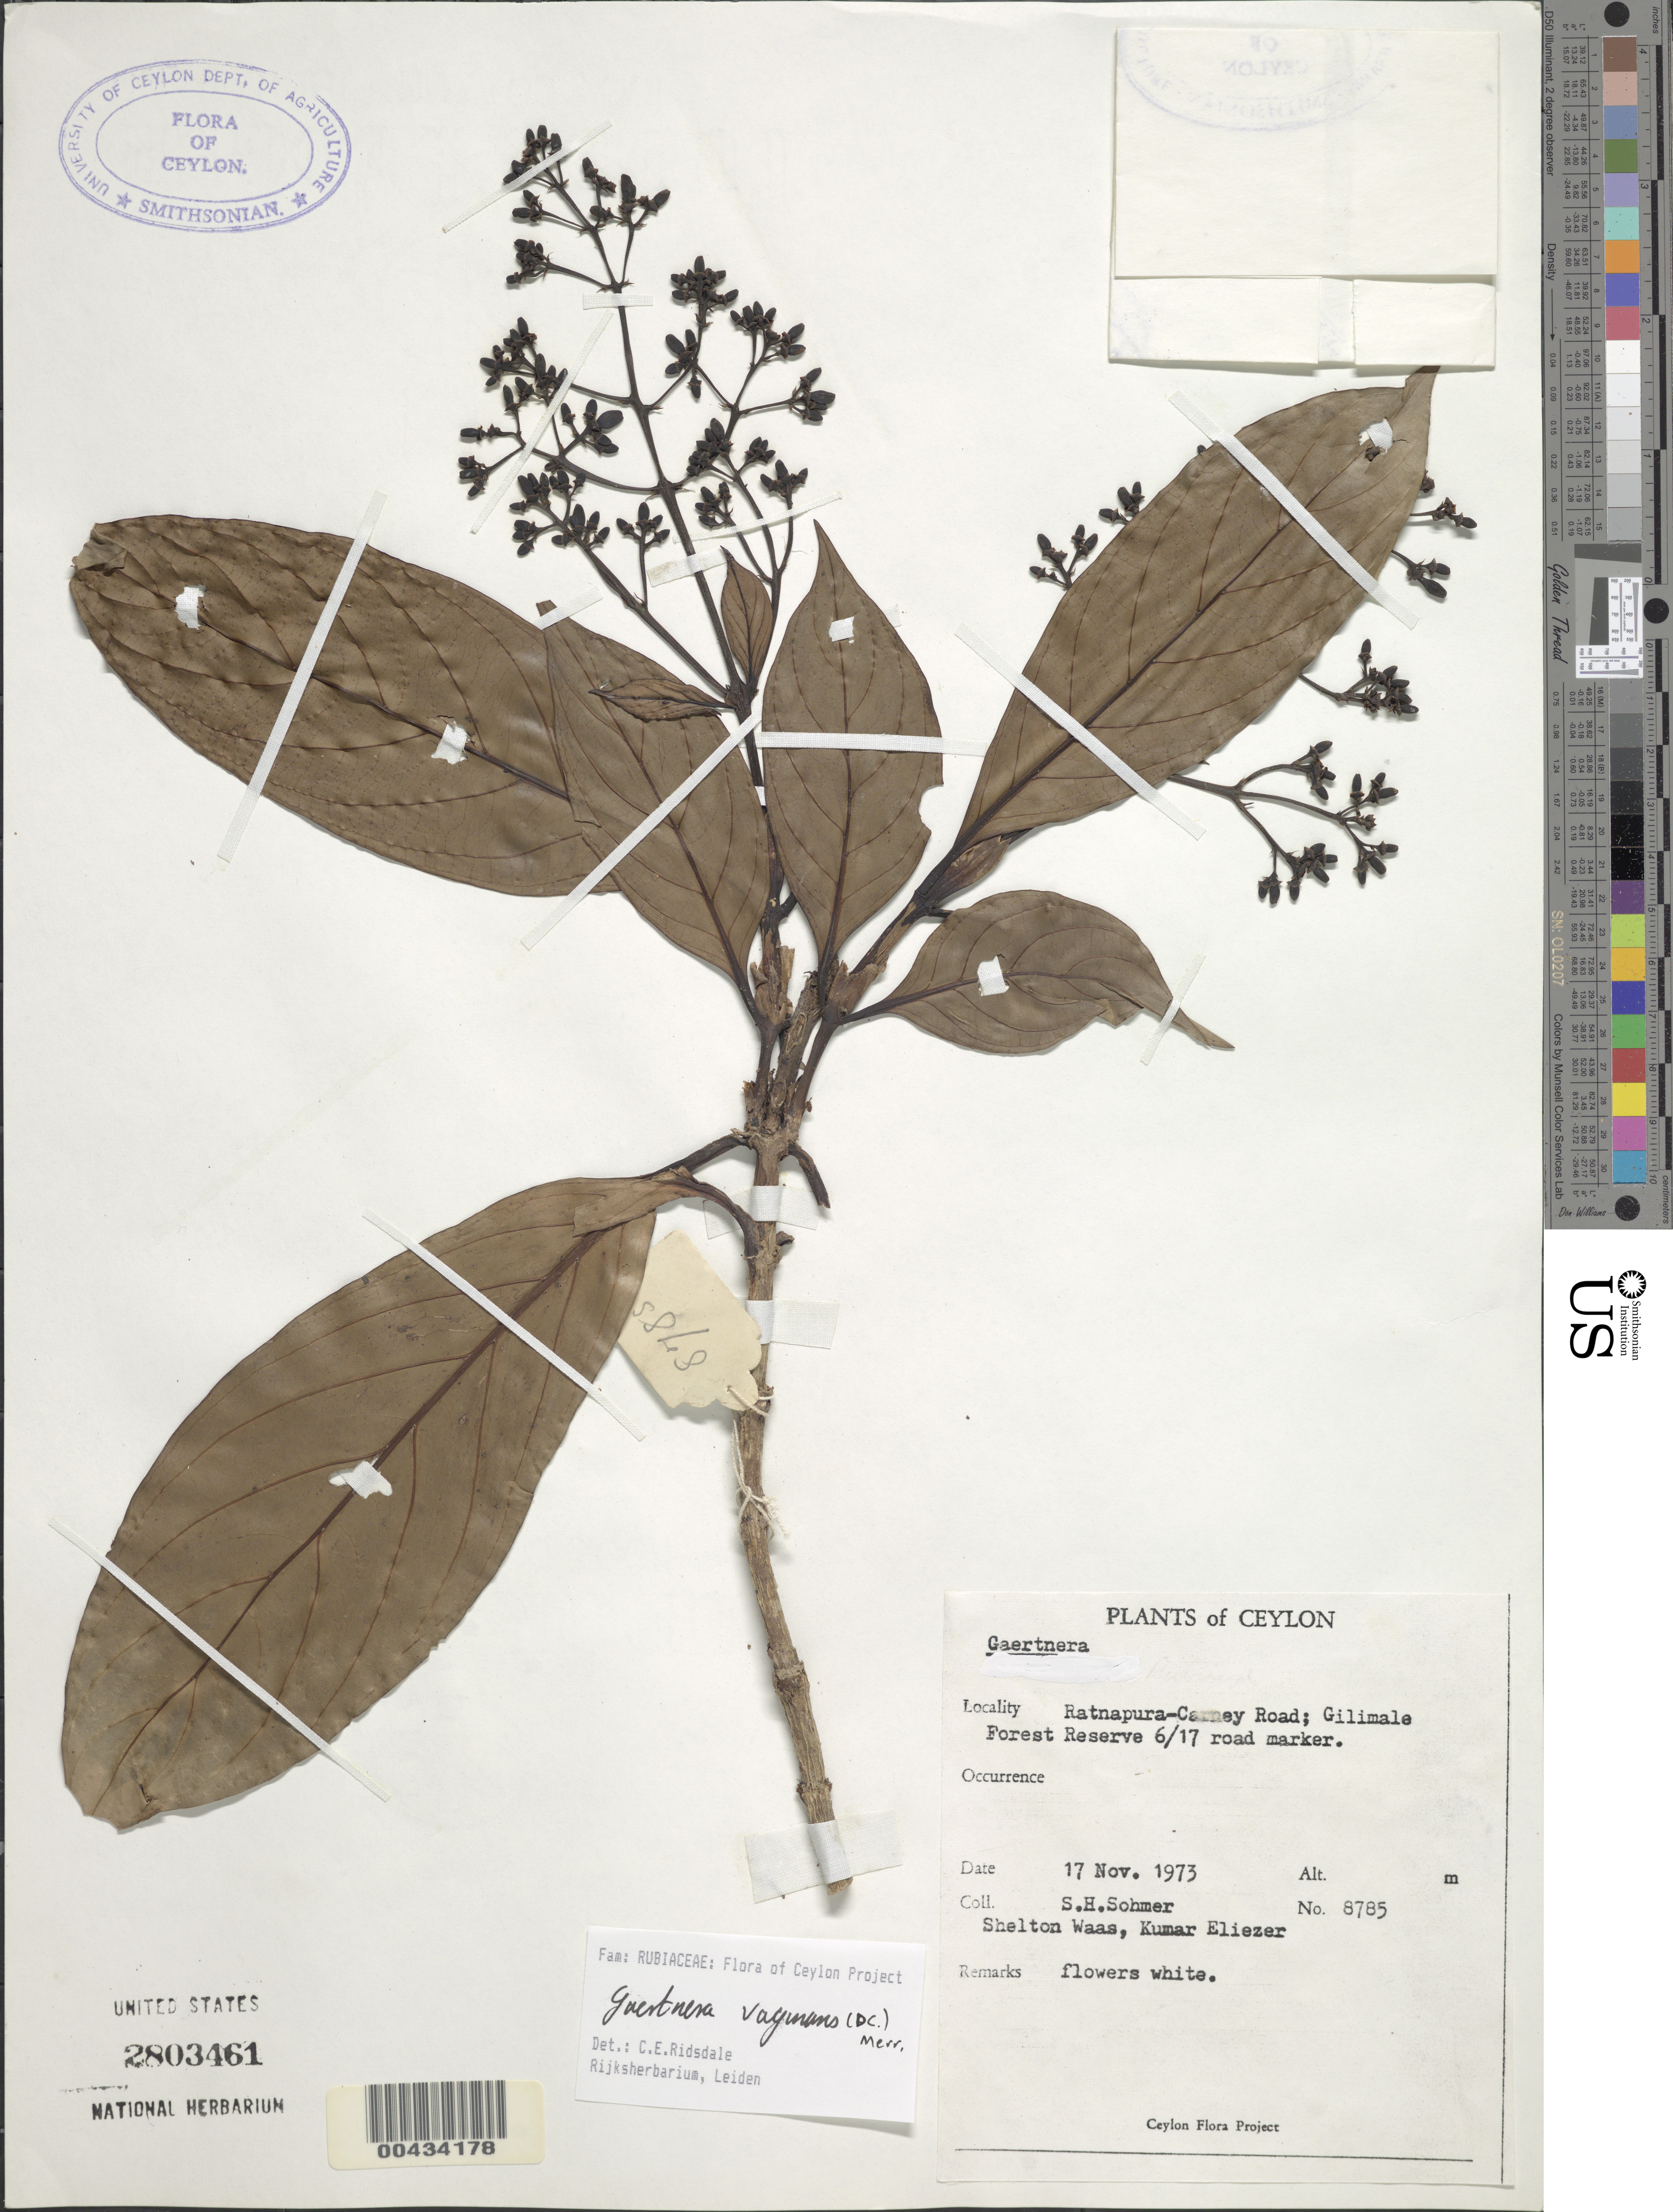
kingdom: Plantae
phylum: Tracheophyta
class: Magnoliopsida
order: Gentianales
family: Rubiaceae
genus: Gaertnera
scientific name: Gaertnera vaginans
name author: (DC.) Merr.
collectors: S. H. Sohmer, S. Waas & K. Eliezer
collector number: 1785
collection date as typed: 17 Nov 1973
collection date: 1973-11-17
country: Sri Lanka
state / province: Sabaragamuwa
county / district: Ratnapura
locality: Ratnapura-Carney Rd, Gilimale For Res, 6/17 mi marker from Andurawa junct. or 11/17 from Ratnapura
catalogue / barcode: US 2803461